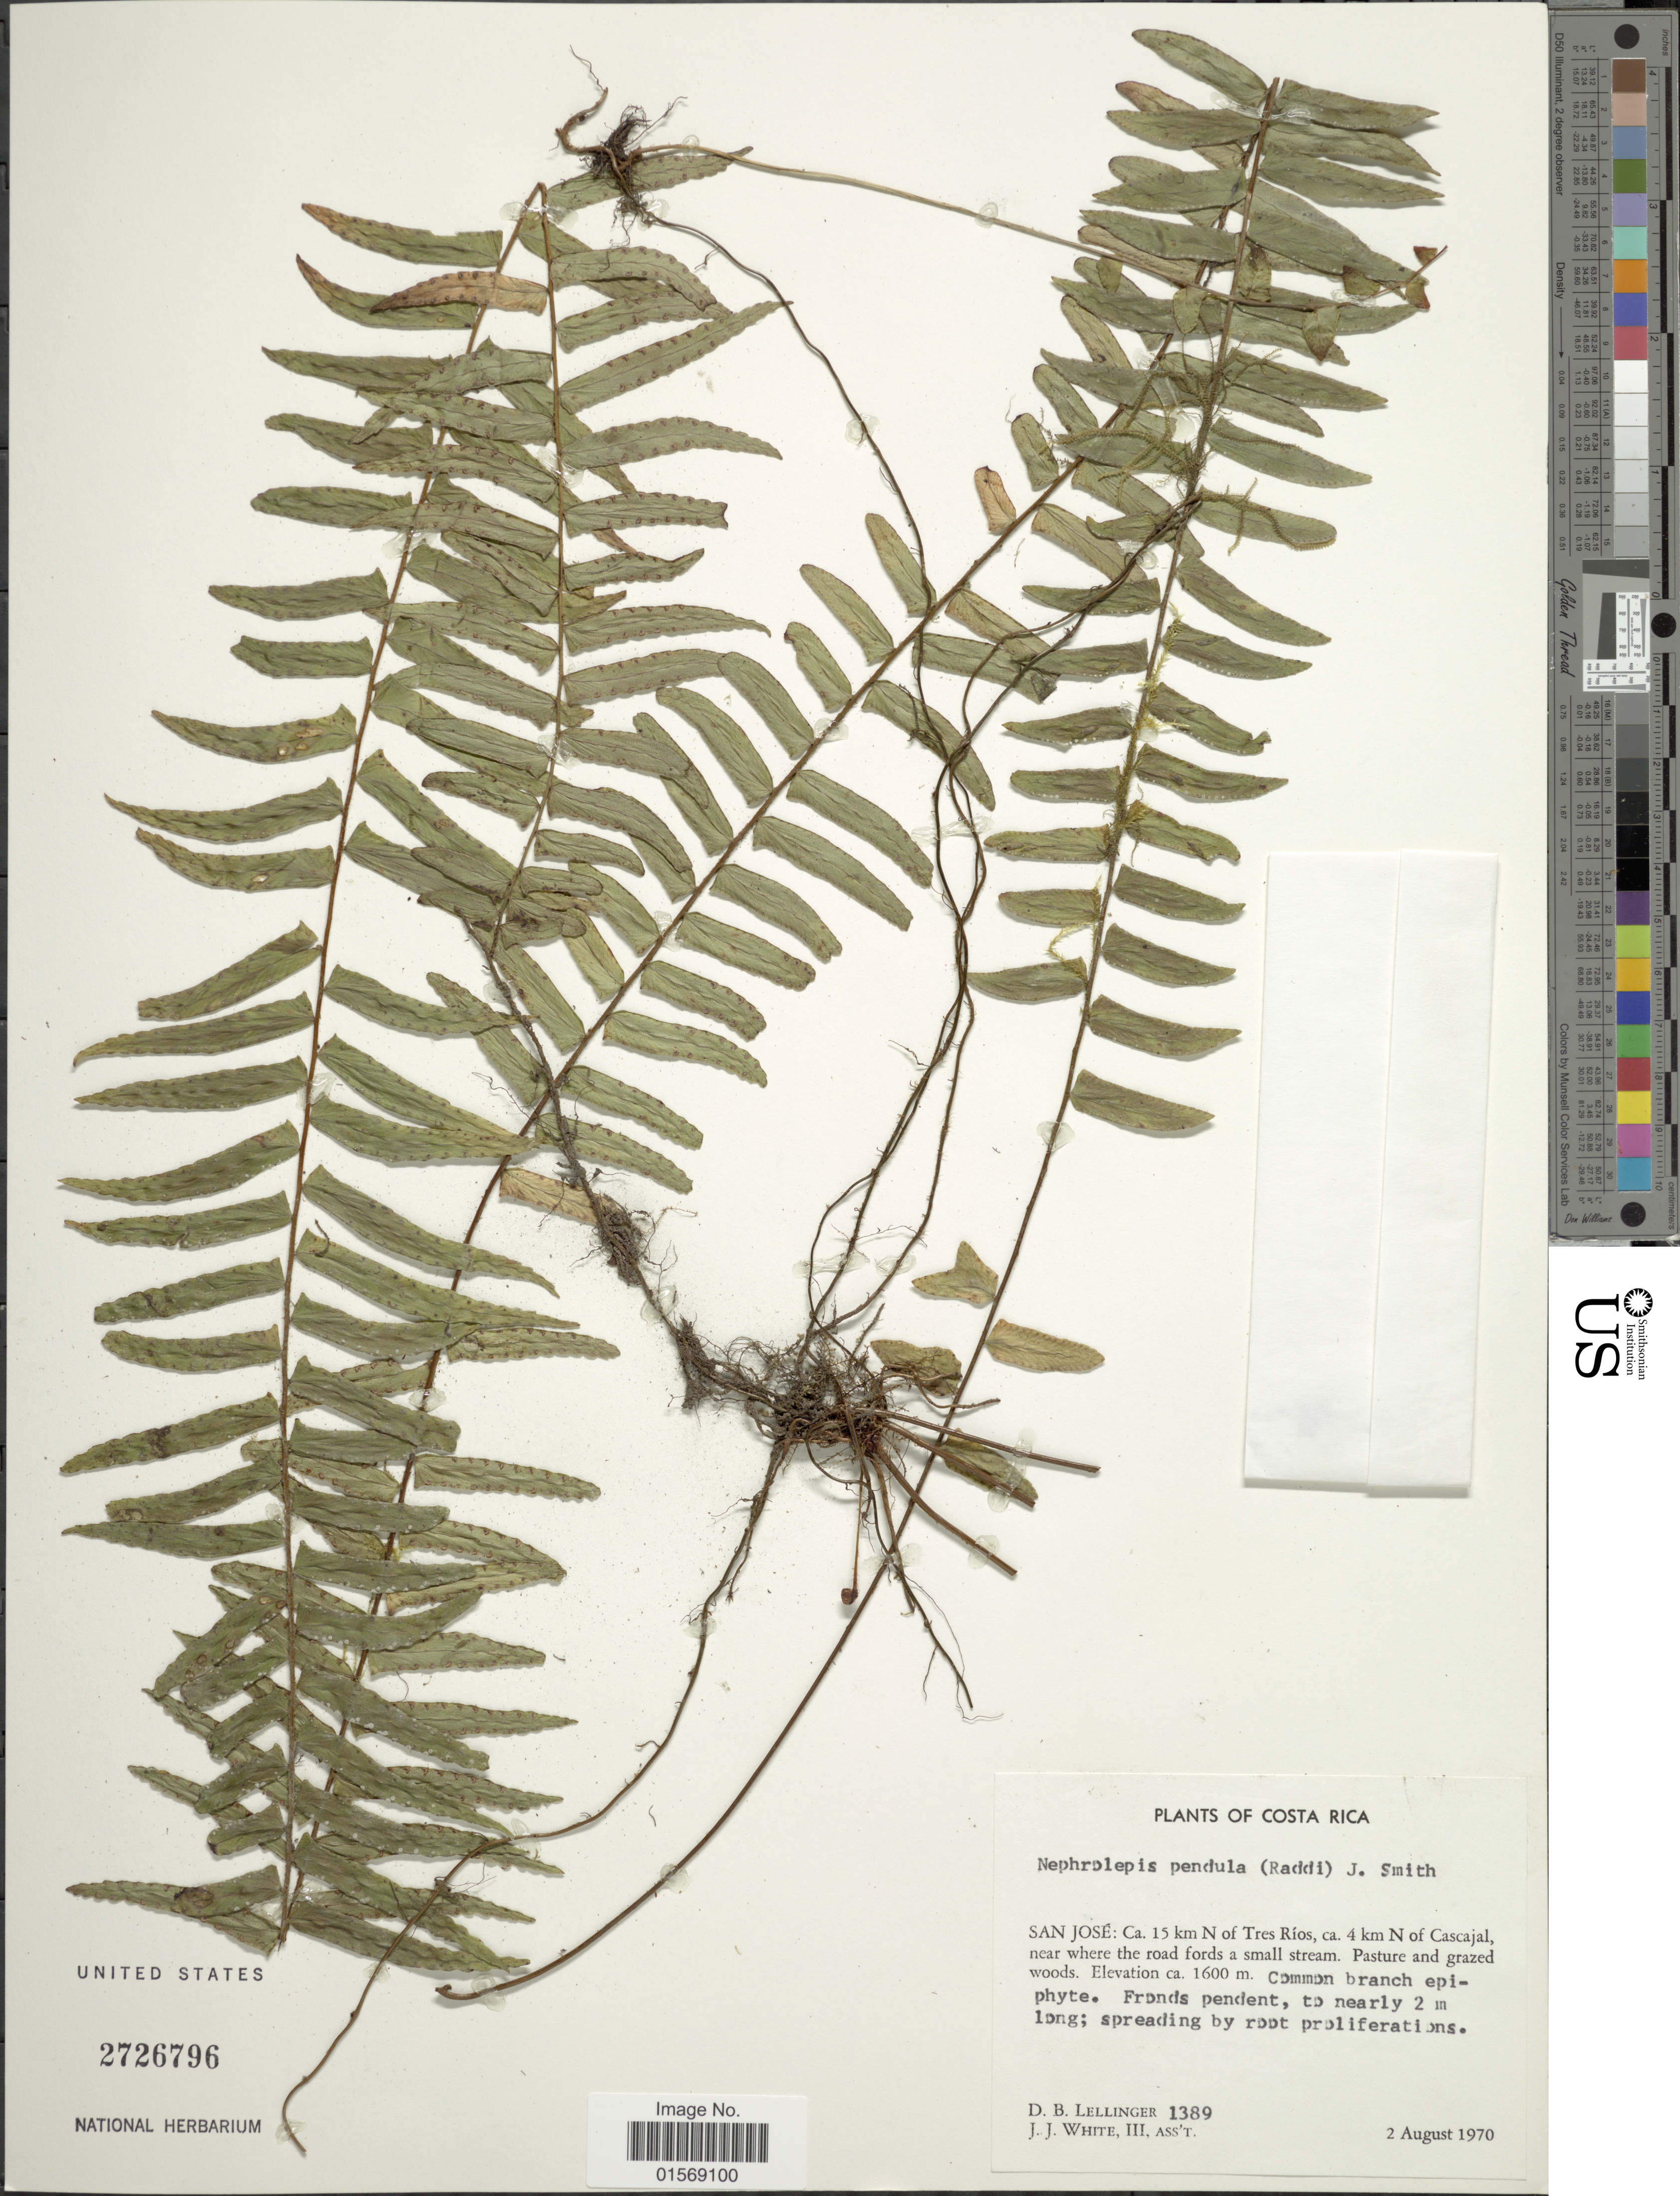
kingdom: Plantae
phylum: Tracheophyta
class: Polypodiopsida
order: Polypodiales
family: Nephrolepidaceae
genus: Nephrolepis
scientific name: Nephrolepis pendula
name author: (Raddi) J. Sm.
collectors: D. B. Lellinger & J. J. White III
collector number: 1389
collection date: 1970-08-02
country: Costa Rica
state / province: San José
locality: Costa Rica, San Jose: Ca.15 N of Tres Rios, ca. 4 km N of Cascajal near where the road fords a smal stream.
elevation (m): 1600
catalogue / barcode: US 2726796